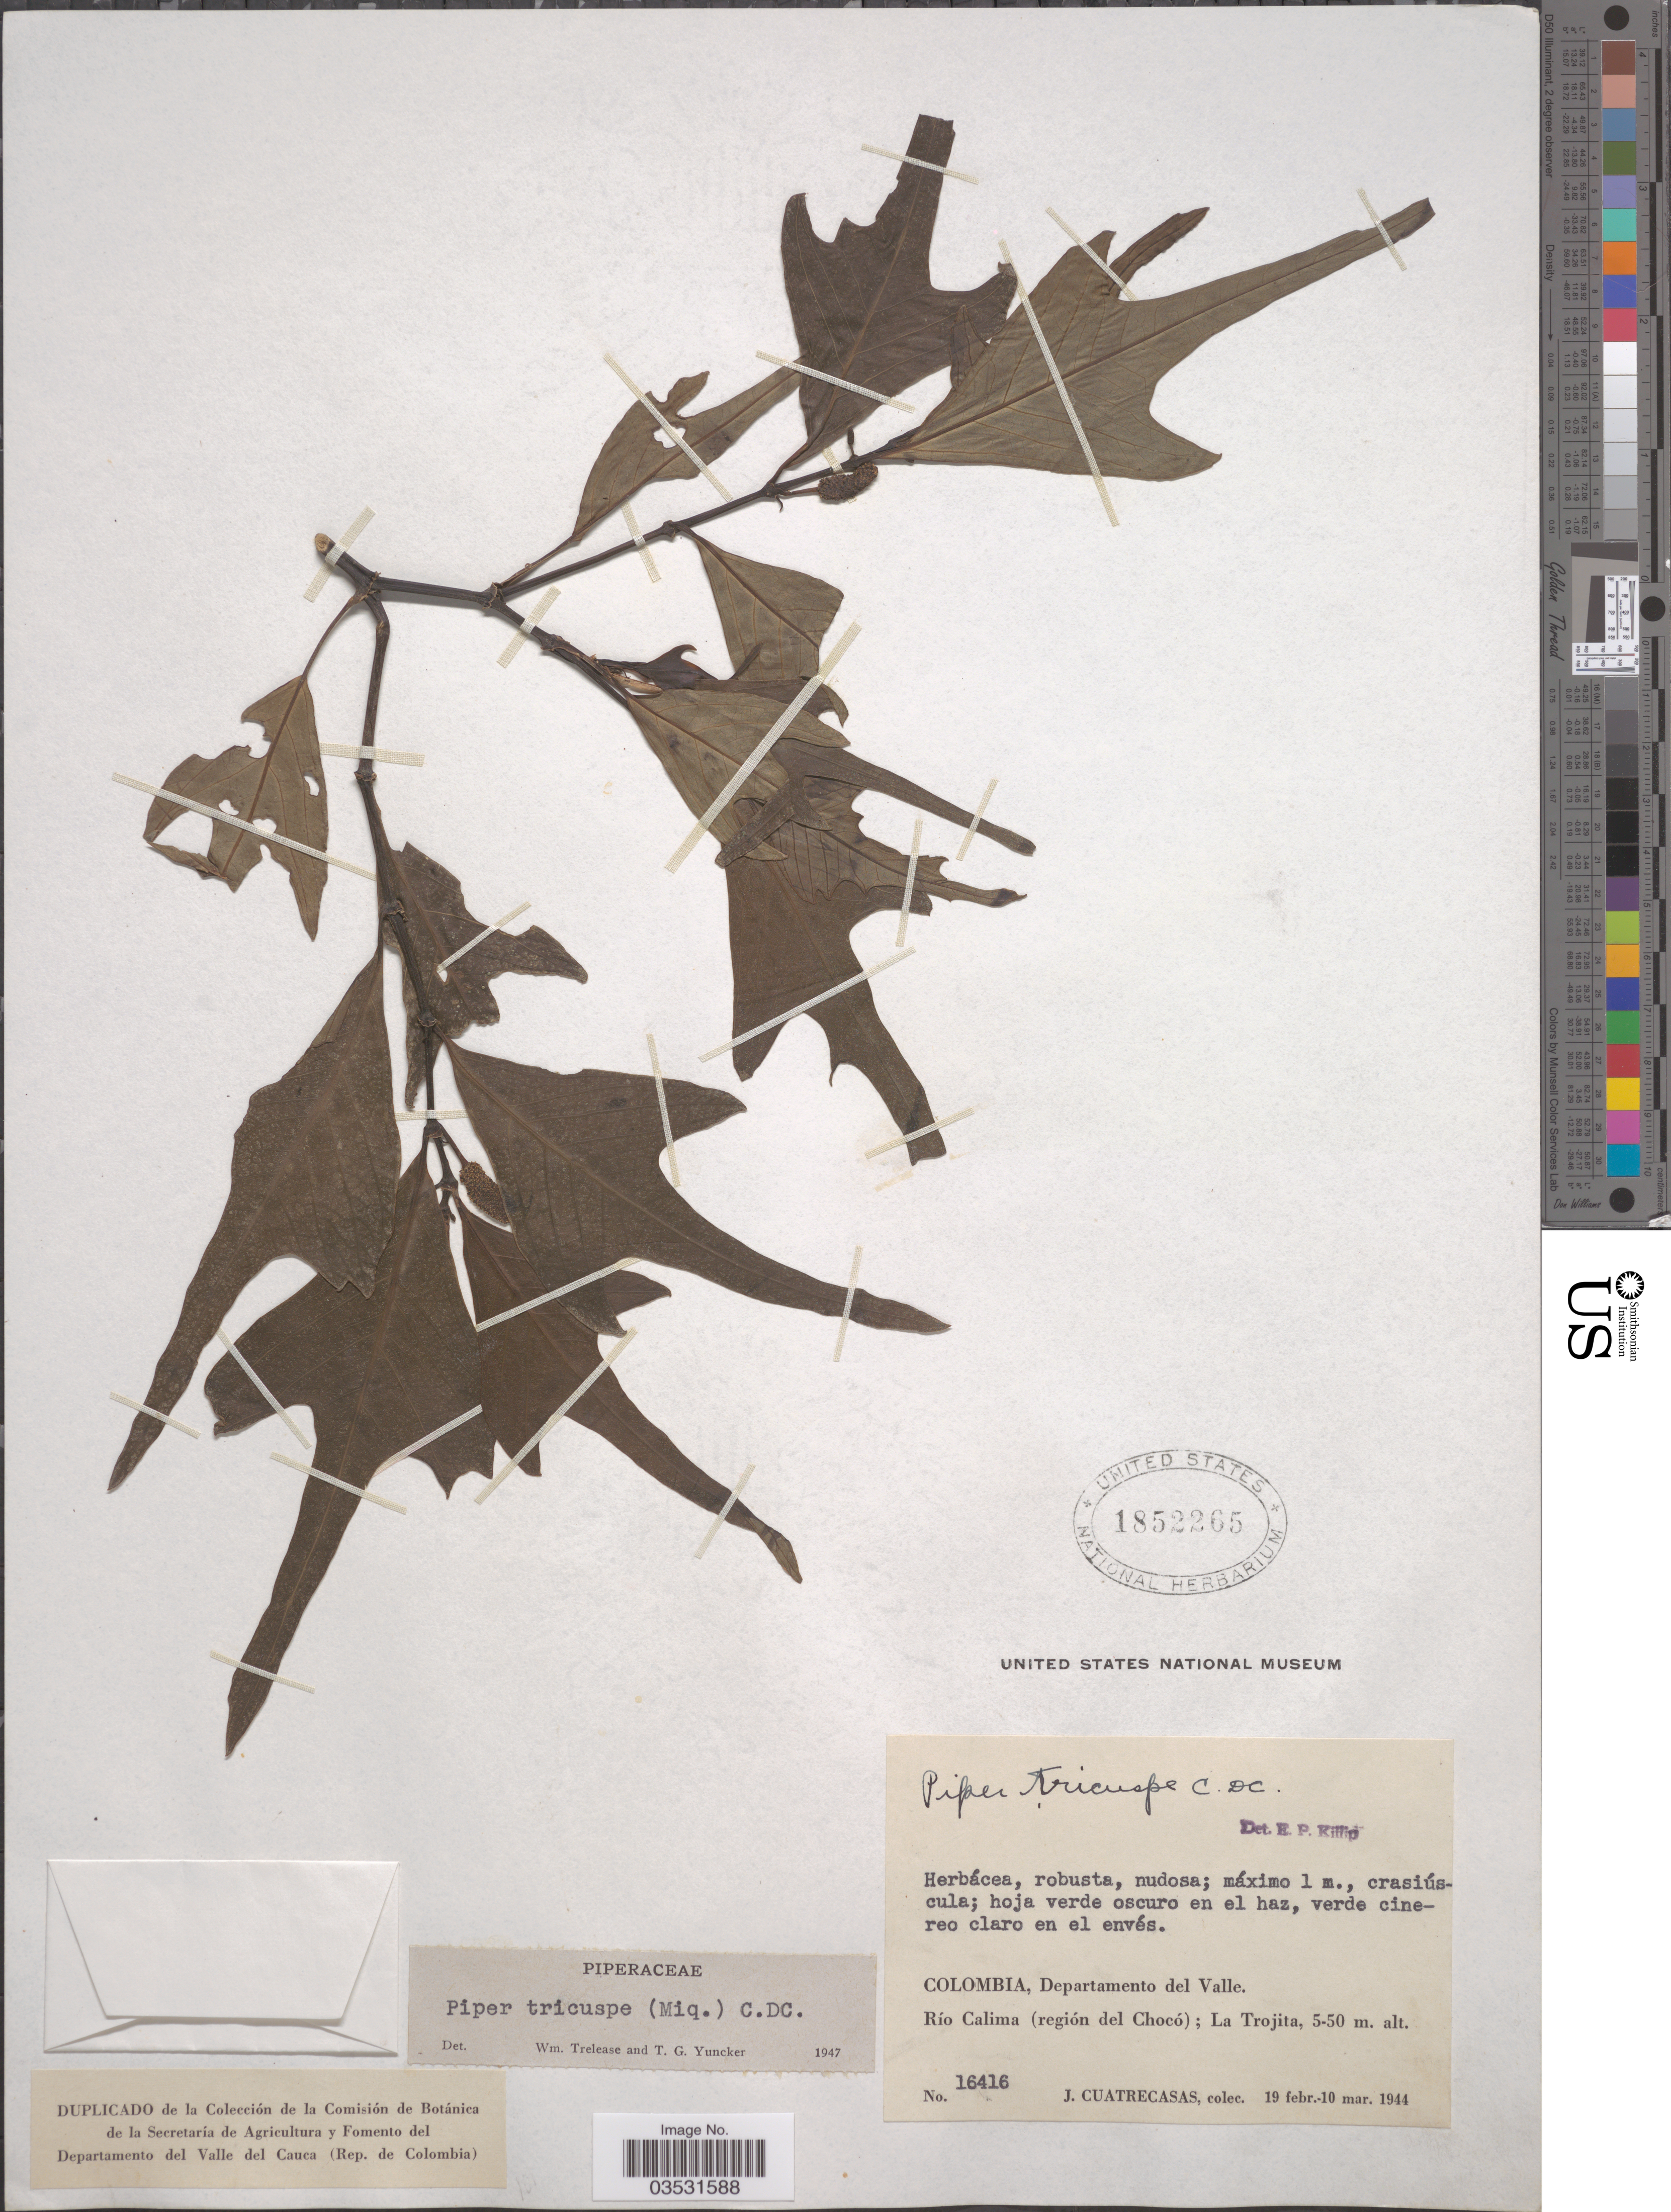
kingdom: Plantae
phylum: Tracheophyta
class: Magnoliopsida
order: Piperales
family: Piperaceae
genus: Piper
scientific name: Piper tricuspe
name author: C. DC.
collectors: J. Cuatrecasas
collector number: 16416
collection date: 1944-02-18/1944-03-10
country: Colombia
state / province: Valle del Cauca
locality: Departamento del Valle. Río Calima (región del Chocó); La Trojita.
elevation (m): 5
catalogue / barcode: US 1852265